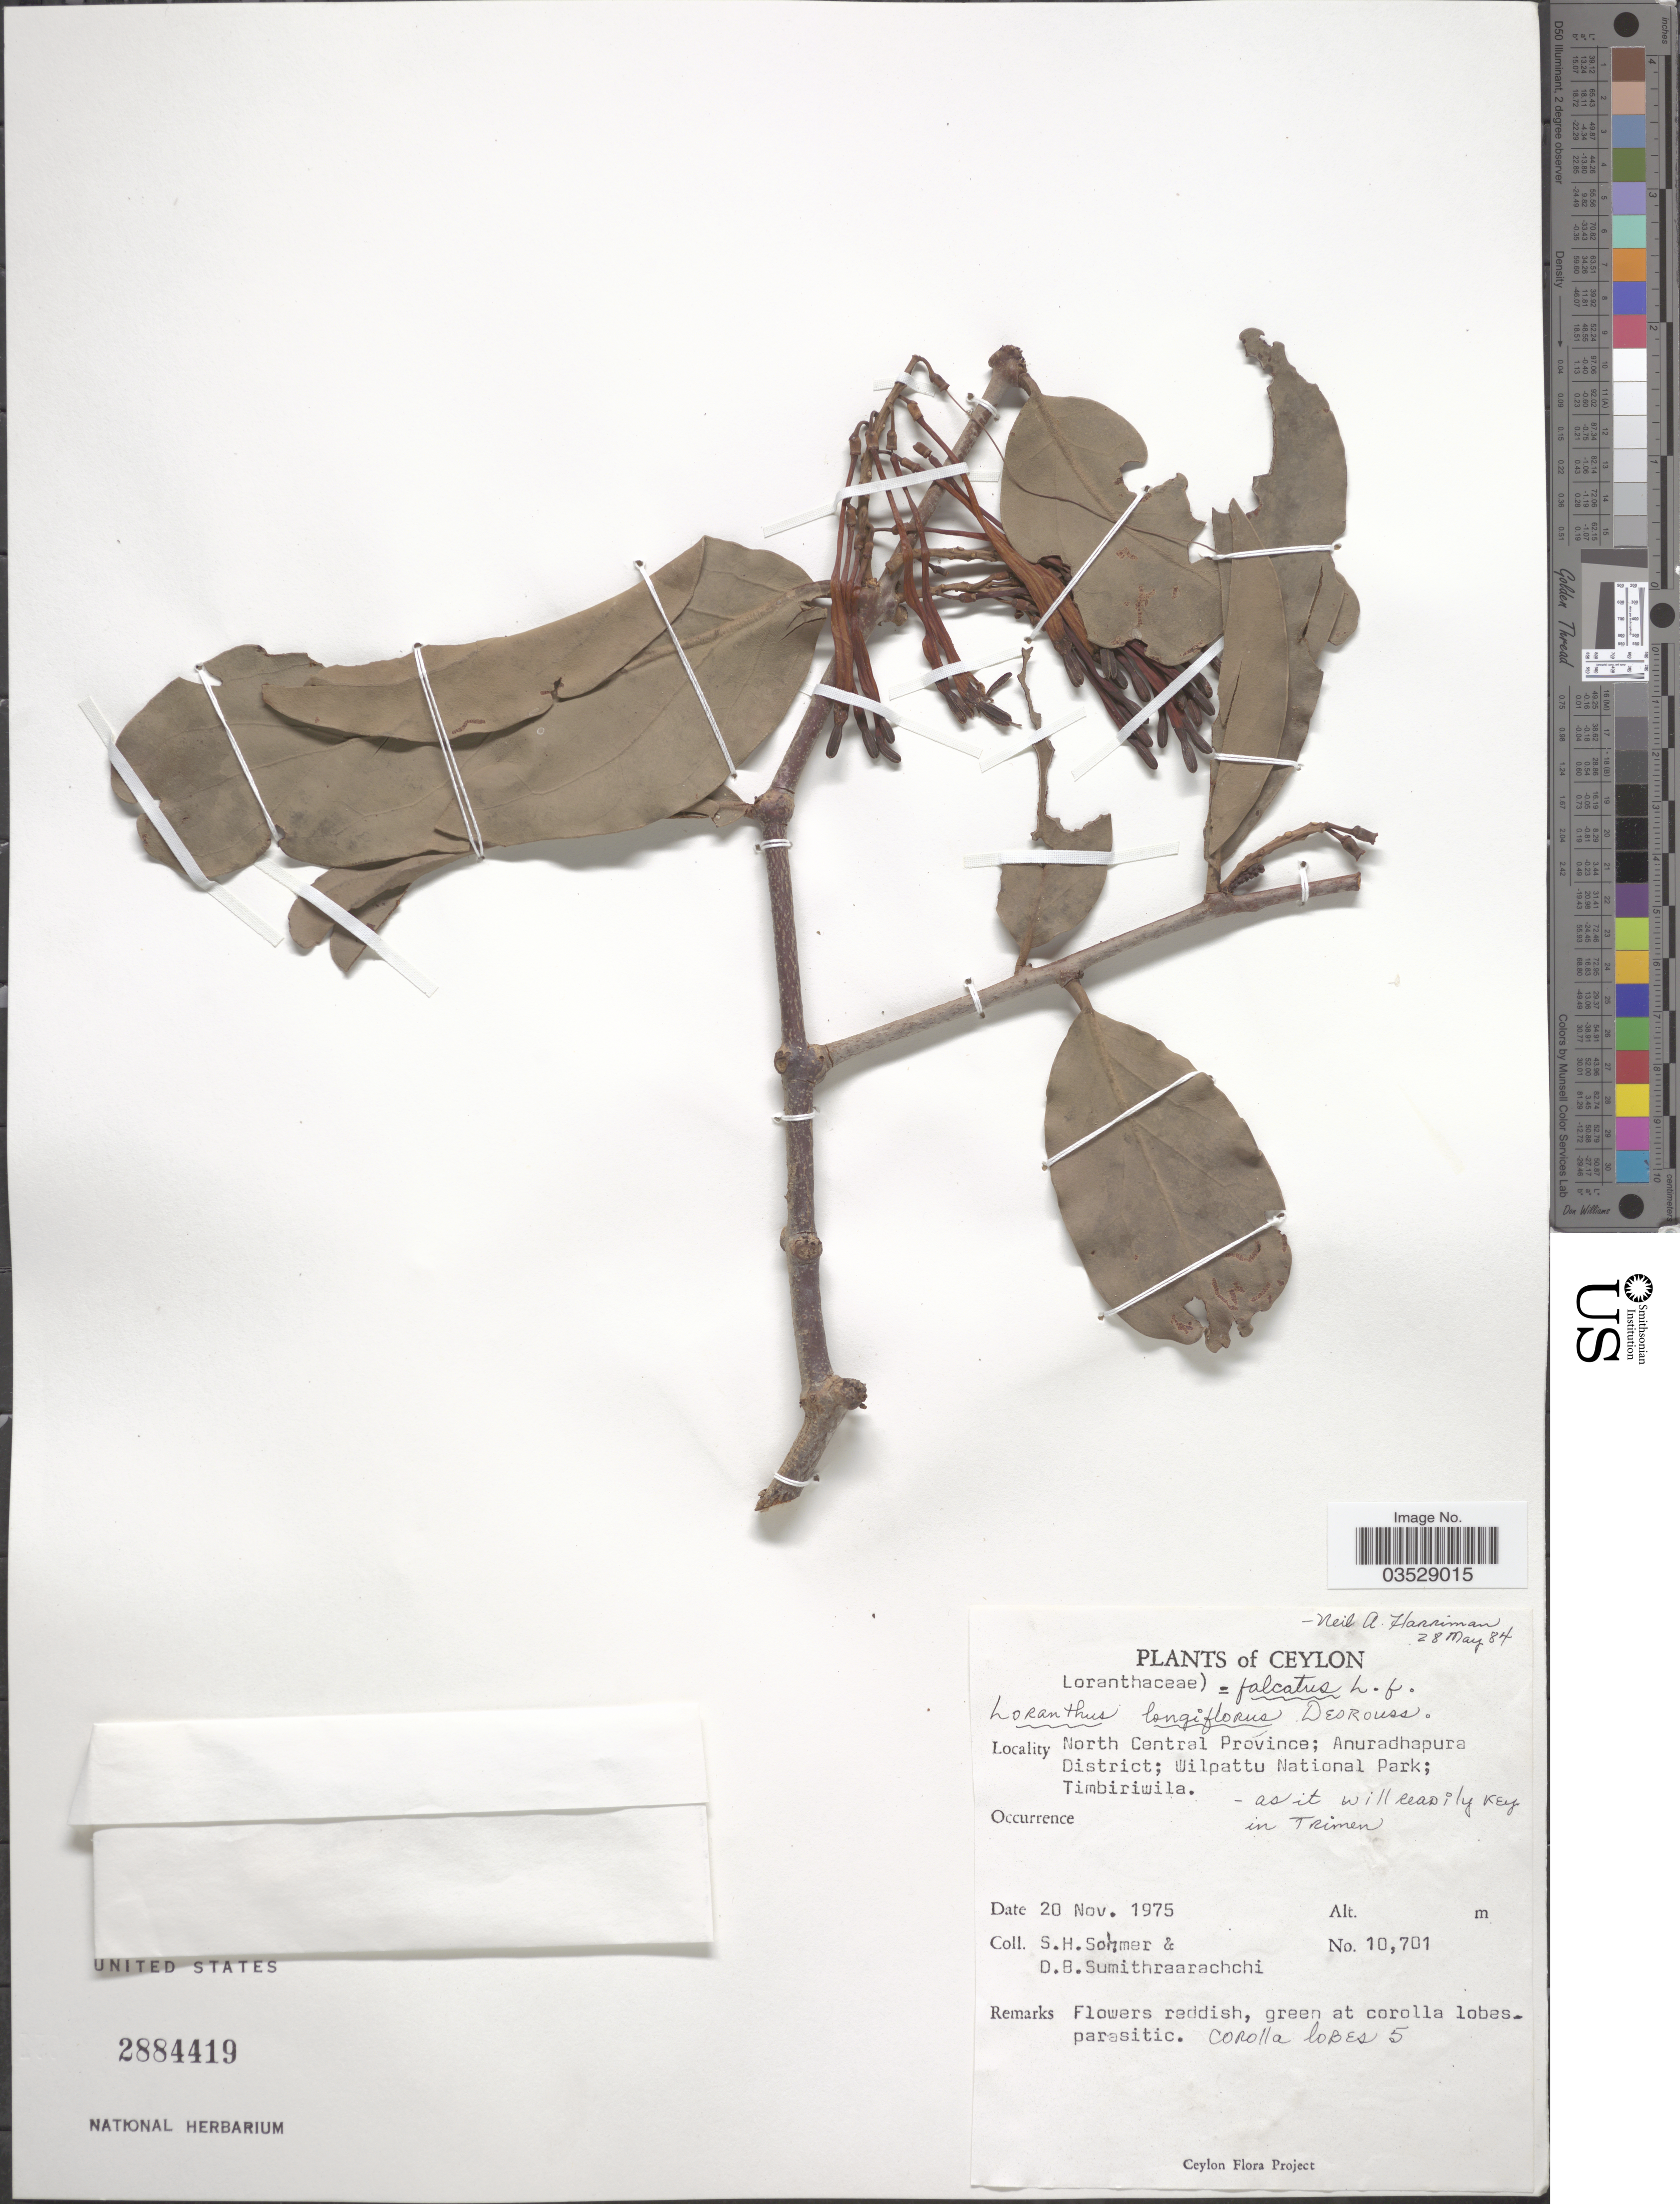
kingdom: Plantae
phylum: Tracheophyta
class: Magnoliopsida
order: Santalales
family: Loranthaceae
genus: Dendrophthoe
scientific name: Dendrophthoe falcata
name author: (L. f.) Ettingsh.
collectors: S. H. Sohmer & D. B. Sumithraarachchi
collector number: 10701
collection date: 1975-11-20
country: Sri Lanka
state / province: North Central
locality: Ceylon. Anuradhapura District; Wilpattu National Park; Timbiriwila.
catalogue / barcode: US 2884419